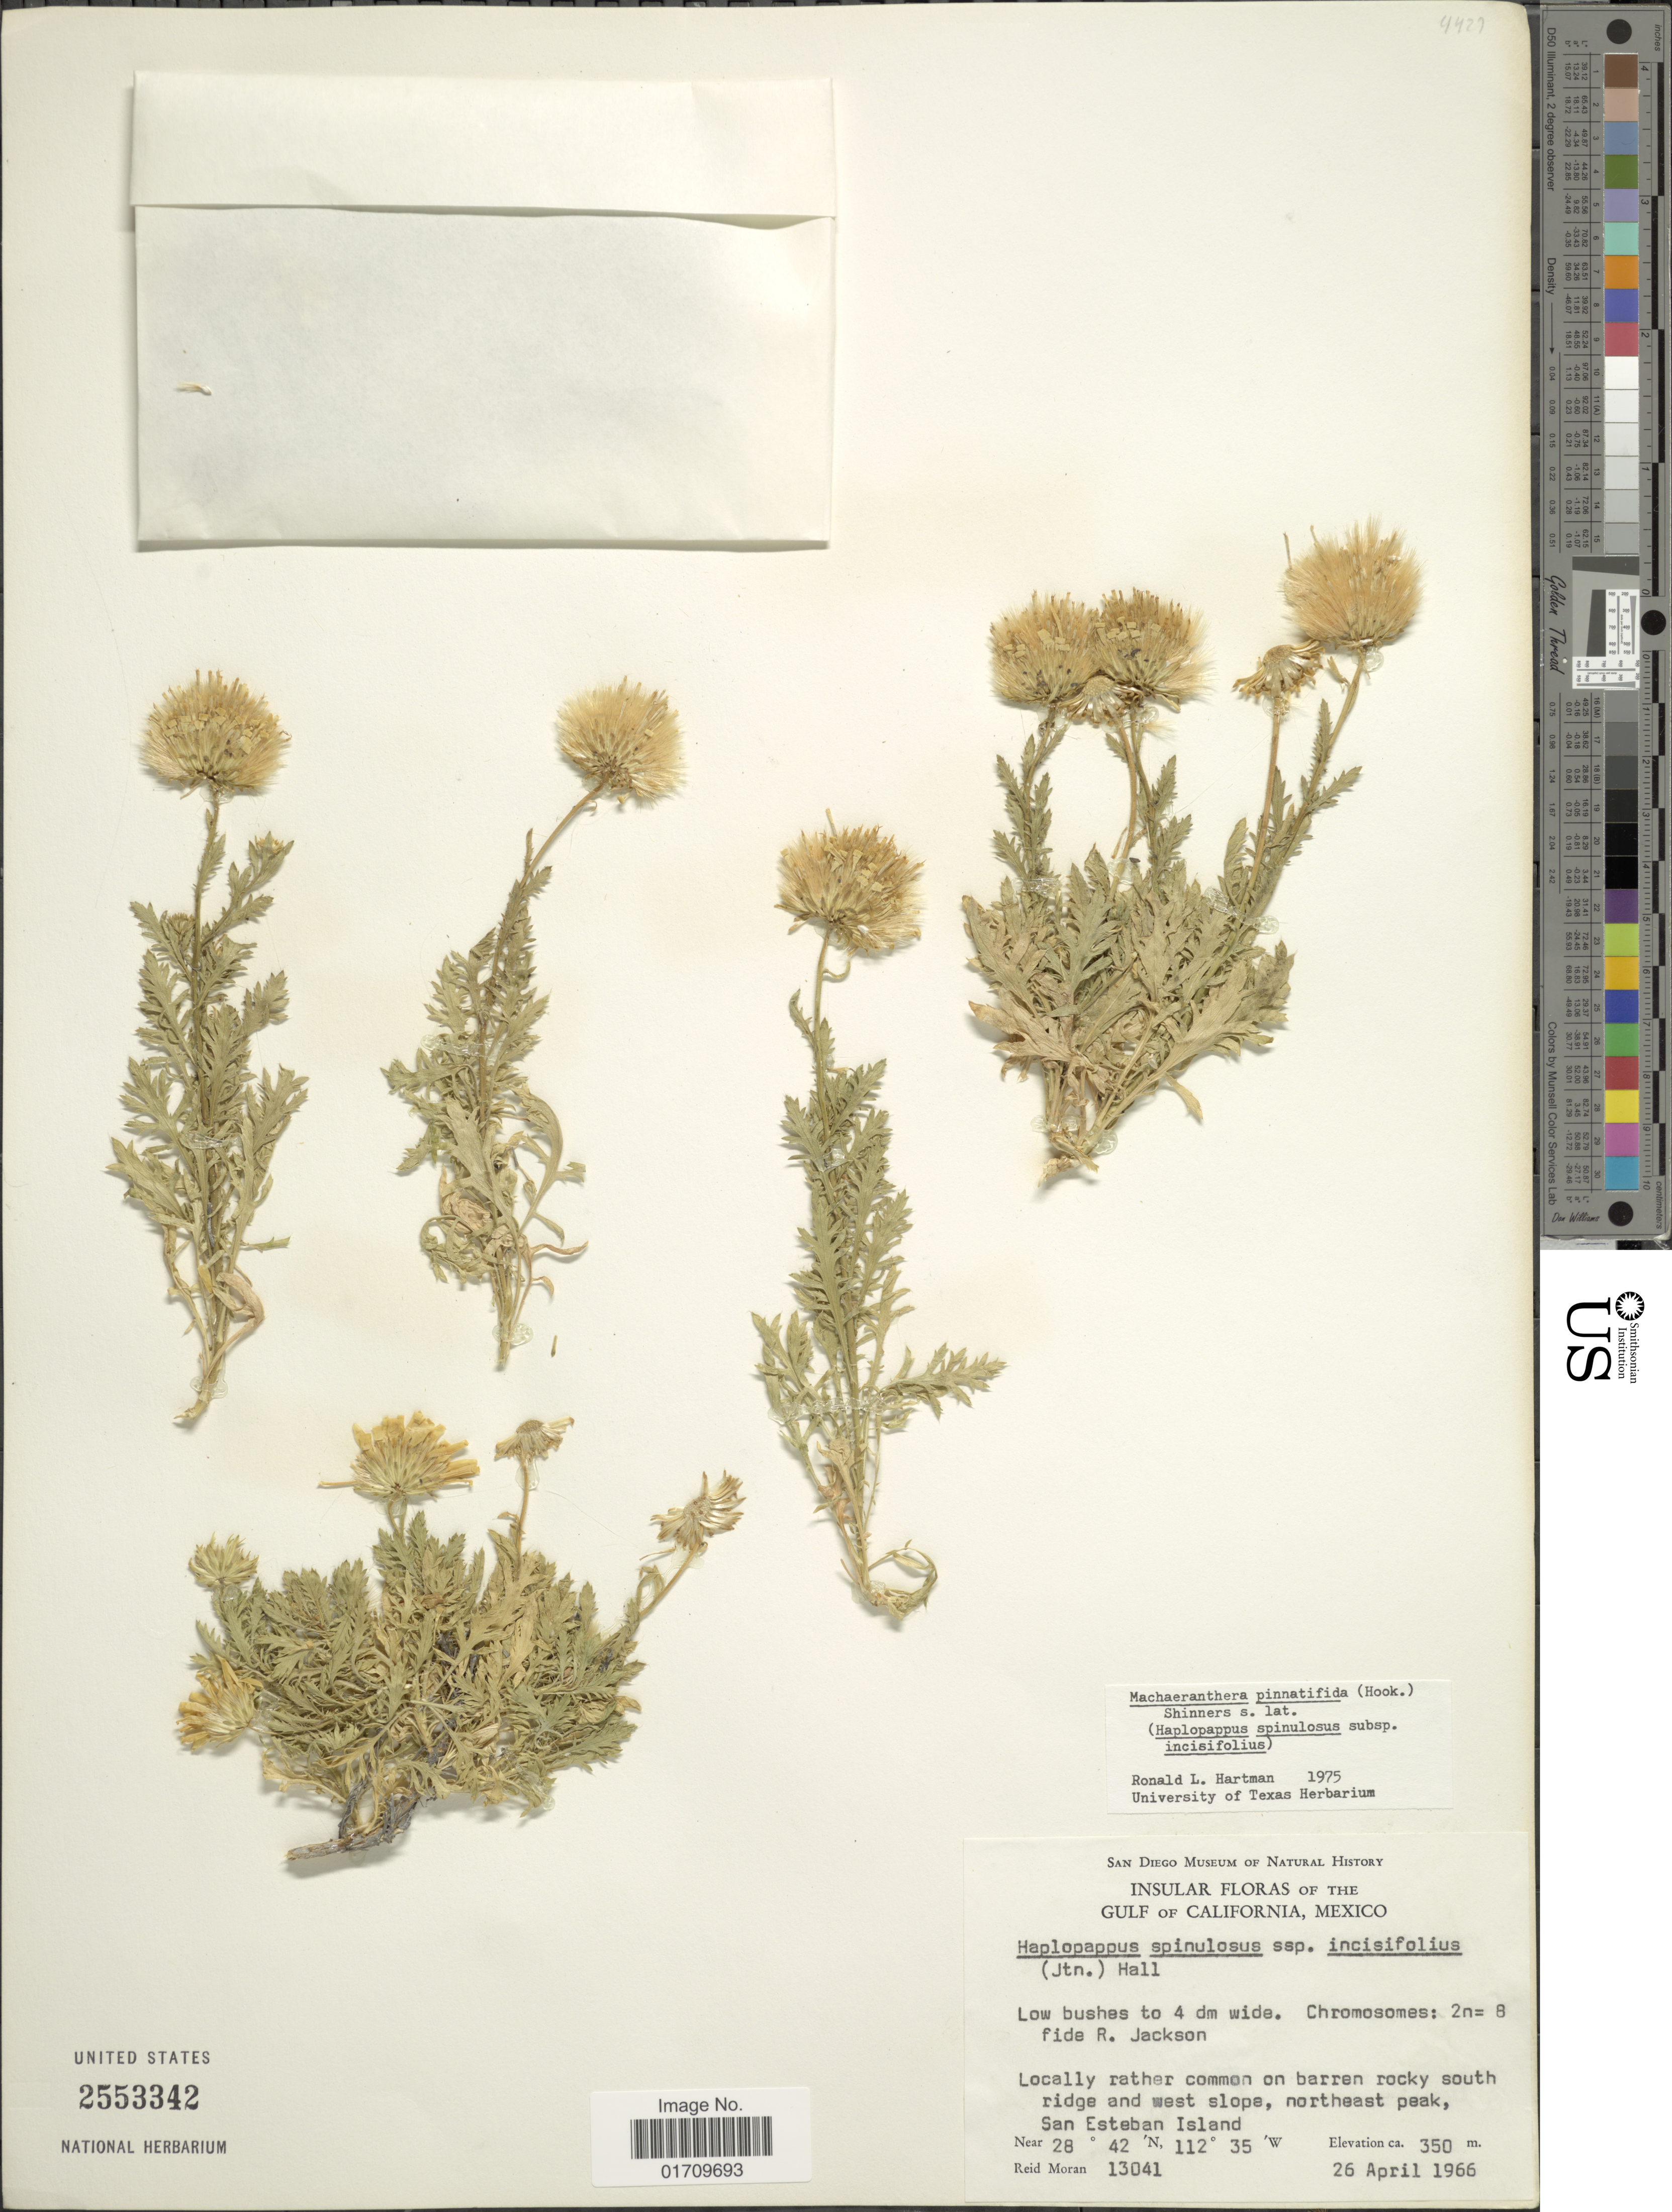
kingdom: Plantae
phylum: Tracheophyta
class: Magnoliopsida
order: Asterales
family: Asteraceae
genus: Machaeranthera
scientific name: Machaeranthera pinnatifida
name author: (Hook.) Shinners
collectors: R. V. Moran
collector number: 13041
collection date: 1966-04-26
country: Mexico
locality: Gulf of California, northeast peak, San Esteban Island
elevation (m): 350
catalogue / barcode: US 2553342